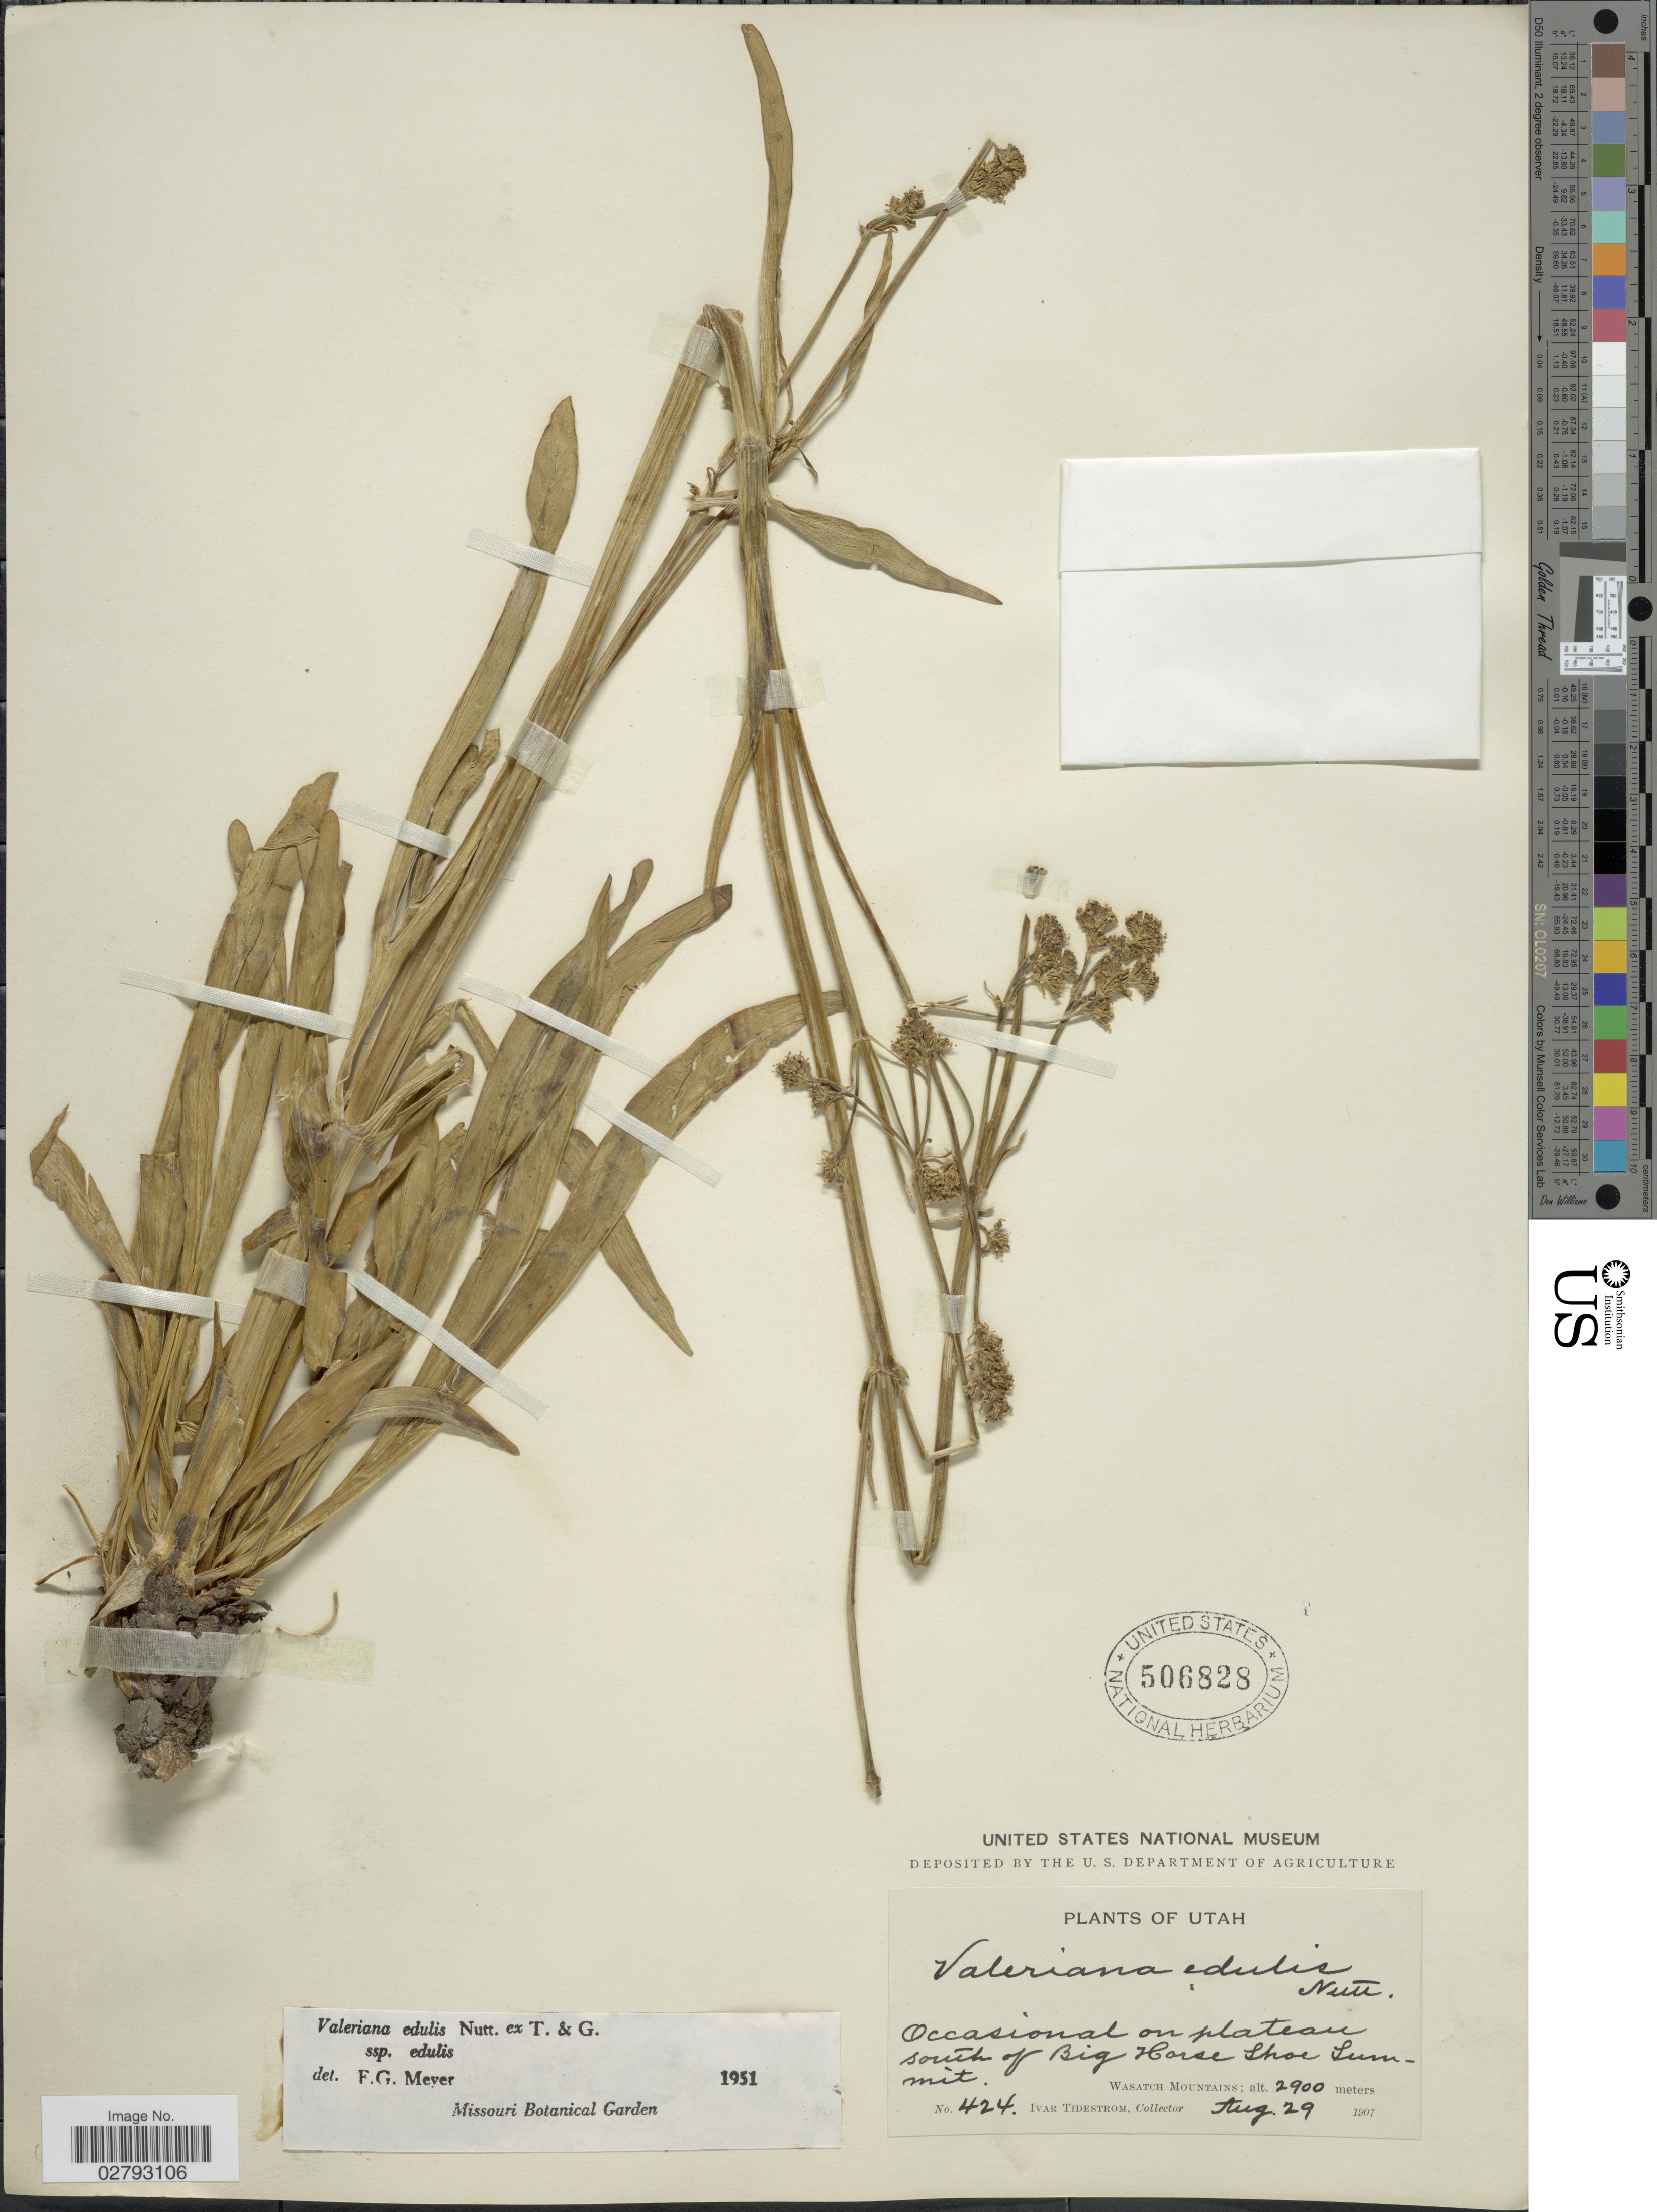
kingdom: Plantae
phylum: Tracheophyta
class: Magnoliopsida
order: Dipsacales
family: Caprifoliaceae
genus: Valeriana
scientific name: Valeriana edulis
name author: Nutt.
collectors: I. F. Tidestrom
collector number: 424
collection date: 1907-08-29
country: United States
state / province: Utah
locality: Occasional on plateau south of Big Horse Shoe Summit. Wasatch Mountains.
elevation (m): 2900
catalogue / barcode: US 506828